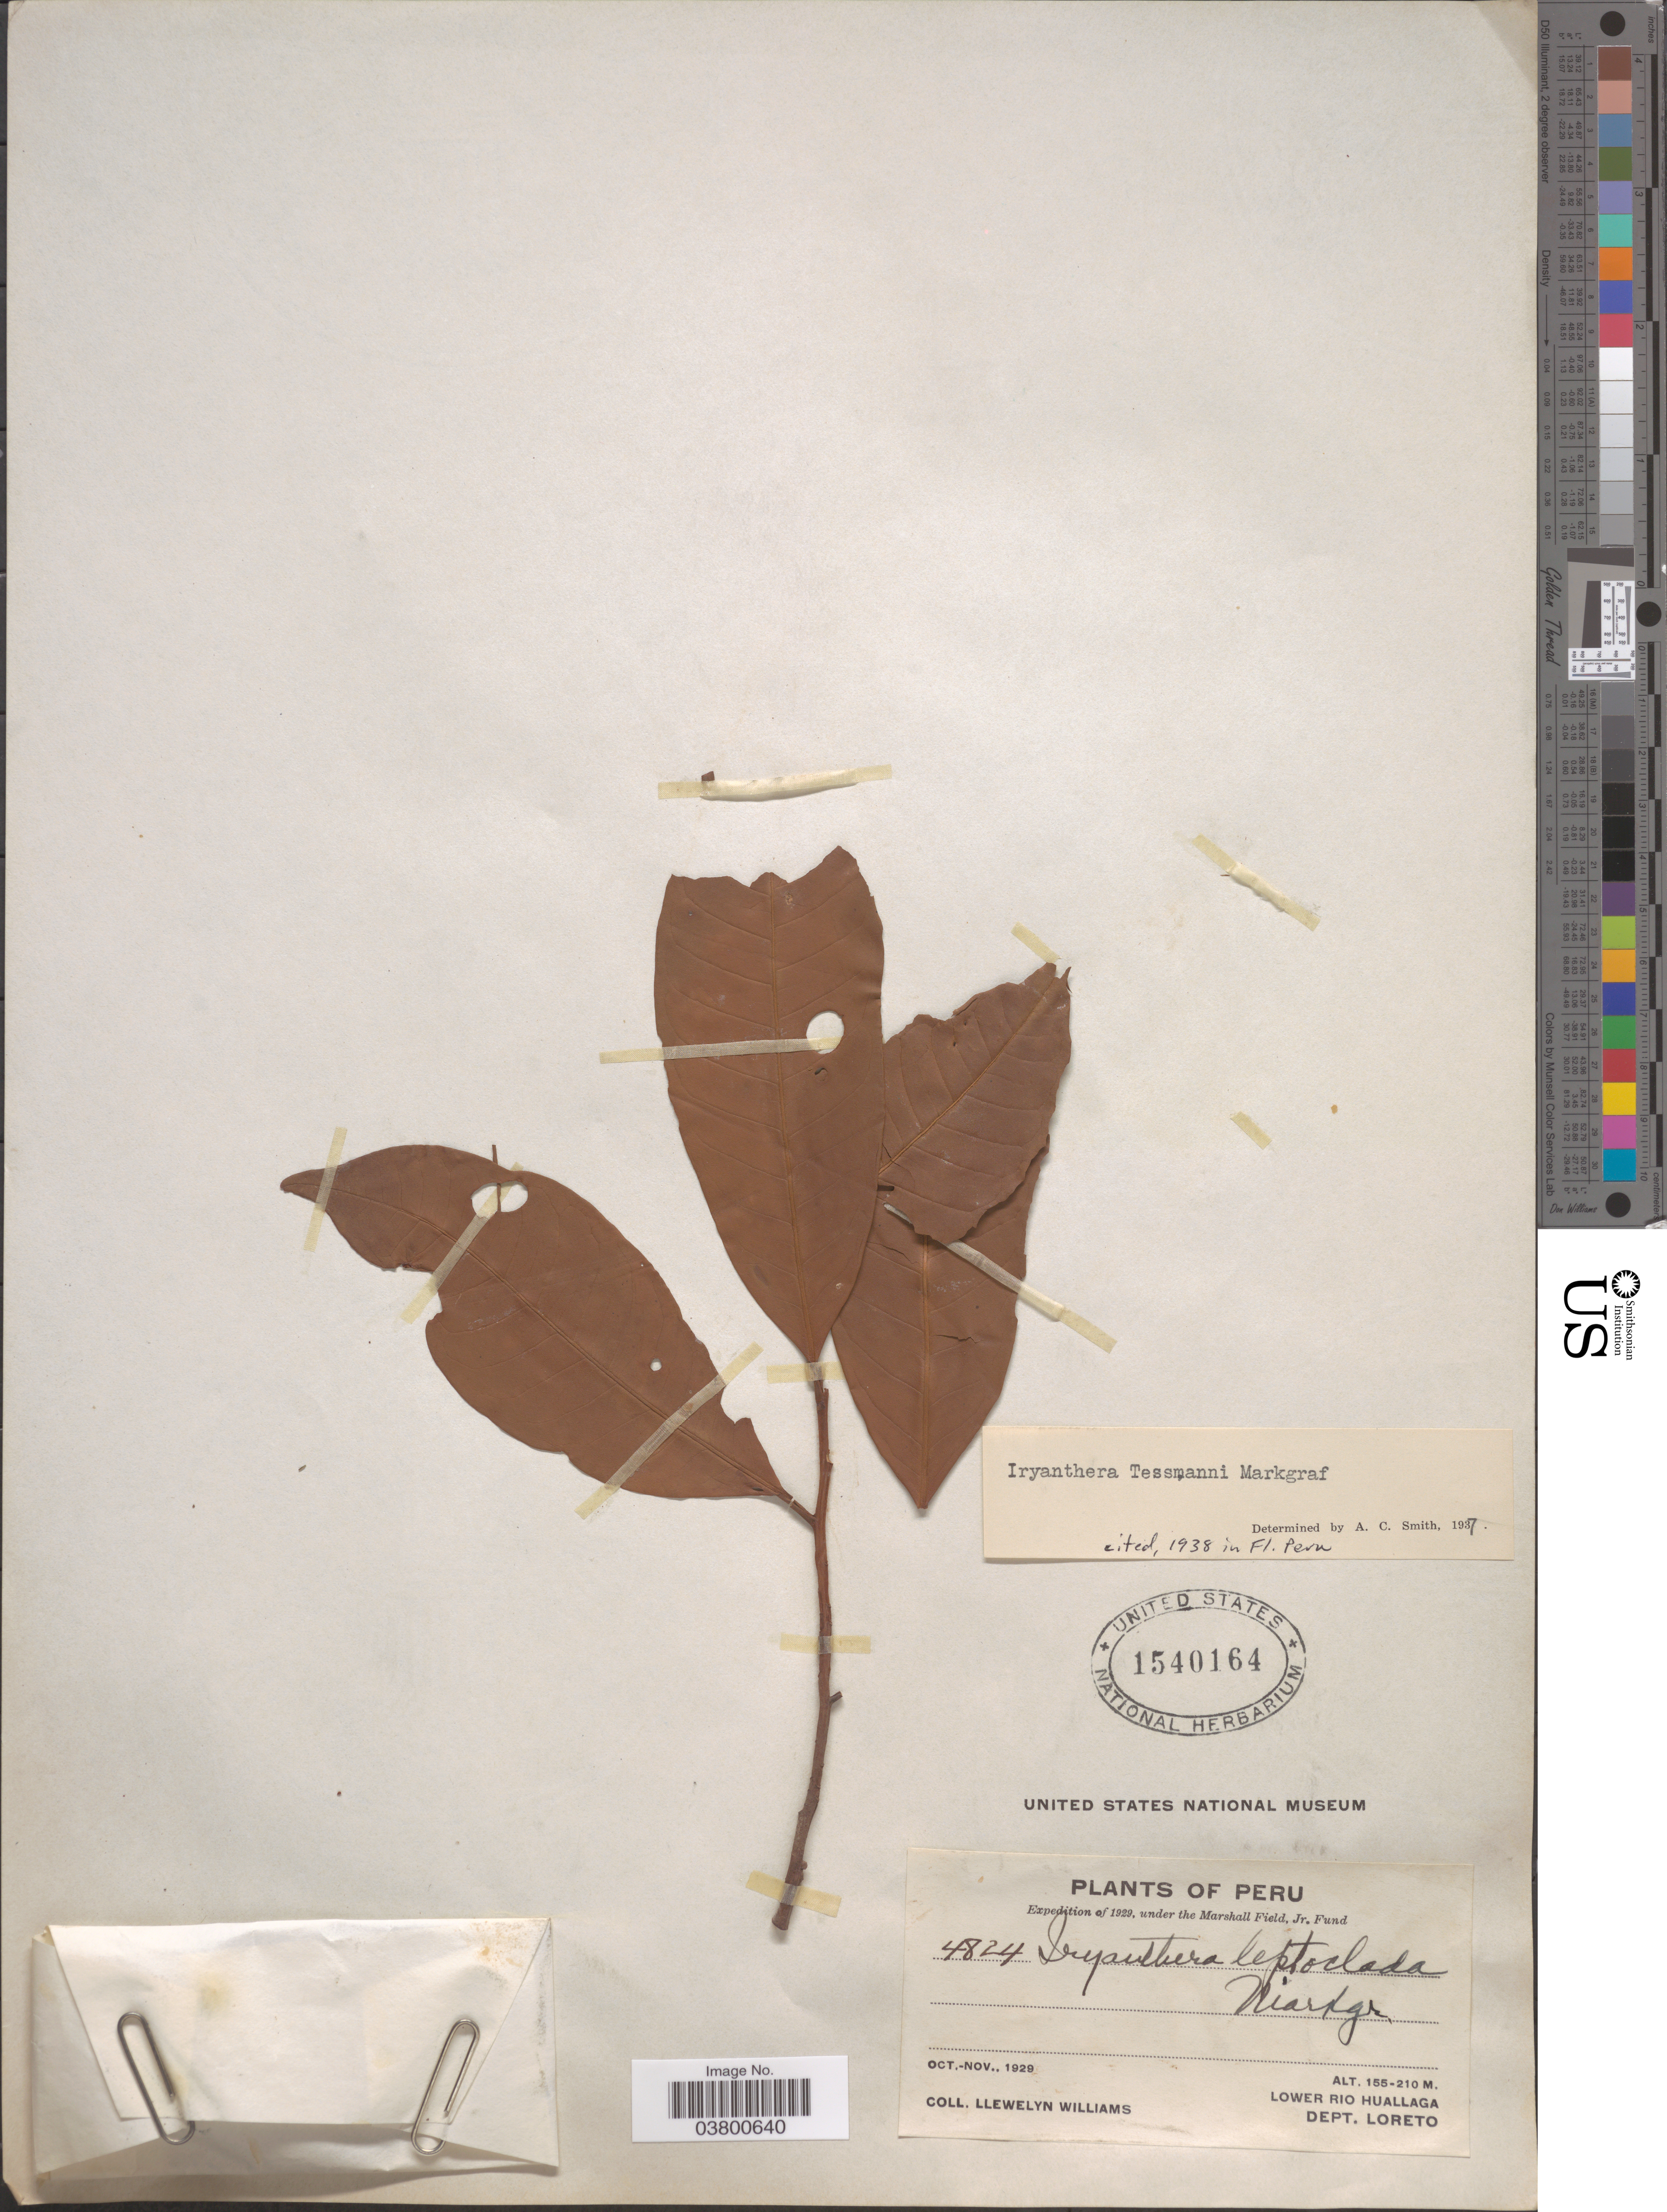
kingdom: Plantae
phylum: Tracheophyta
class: Magnoliopsida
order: Magnoliales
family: Myristicaceae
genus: Iryanthera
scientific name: Iryanthera tessmannii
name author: Markgr.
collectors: Ll. Williams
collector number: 4824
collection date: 1929-10/1929-11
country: Peru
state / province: Loreto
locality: Lower Rio Huallaga. Dept. Loreto.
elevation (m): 155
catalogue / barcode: US 1540164